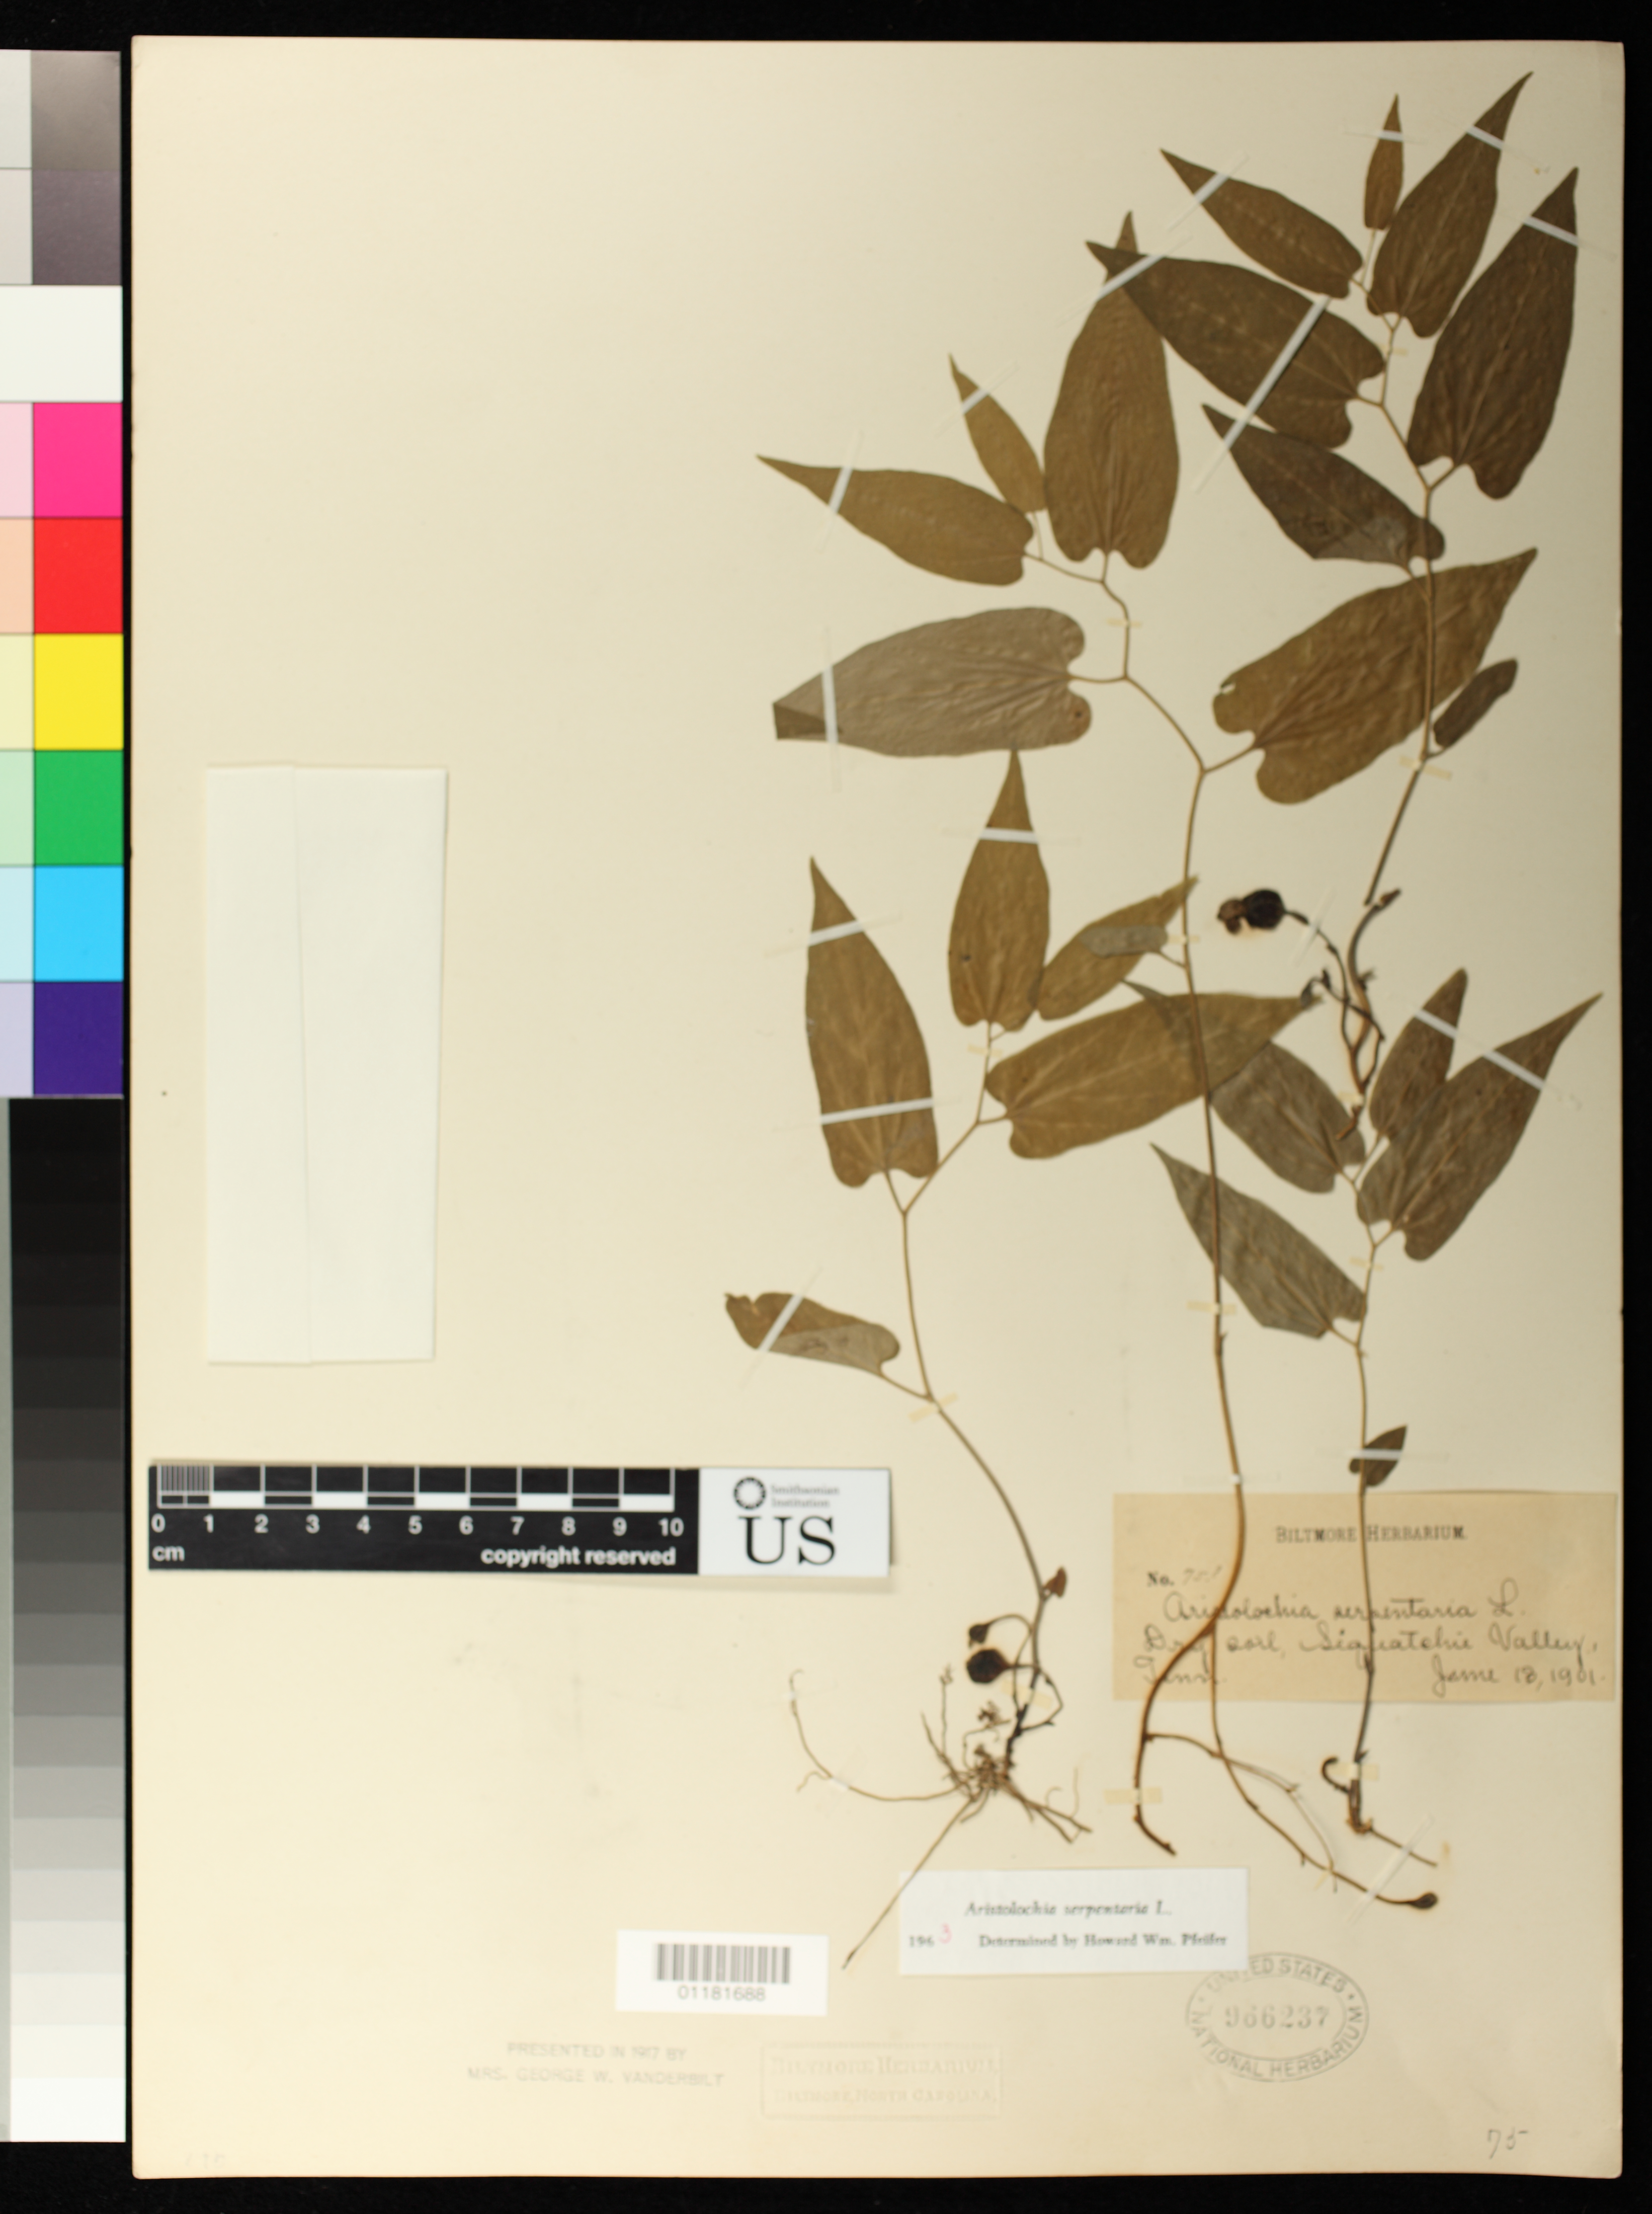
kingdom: Plantae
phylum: Tracheophyta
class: Magnoliopsida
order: Piperales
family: Aristolochiaceae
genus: Aristolochia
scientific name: Aristolochia serpentaria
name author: L.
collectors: ex herb. Biltmore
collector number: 75g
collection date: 1901-06-13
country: United States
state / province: Tennessee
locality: Sequatchie Valley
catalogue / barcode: US 966237